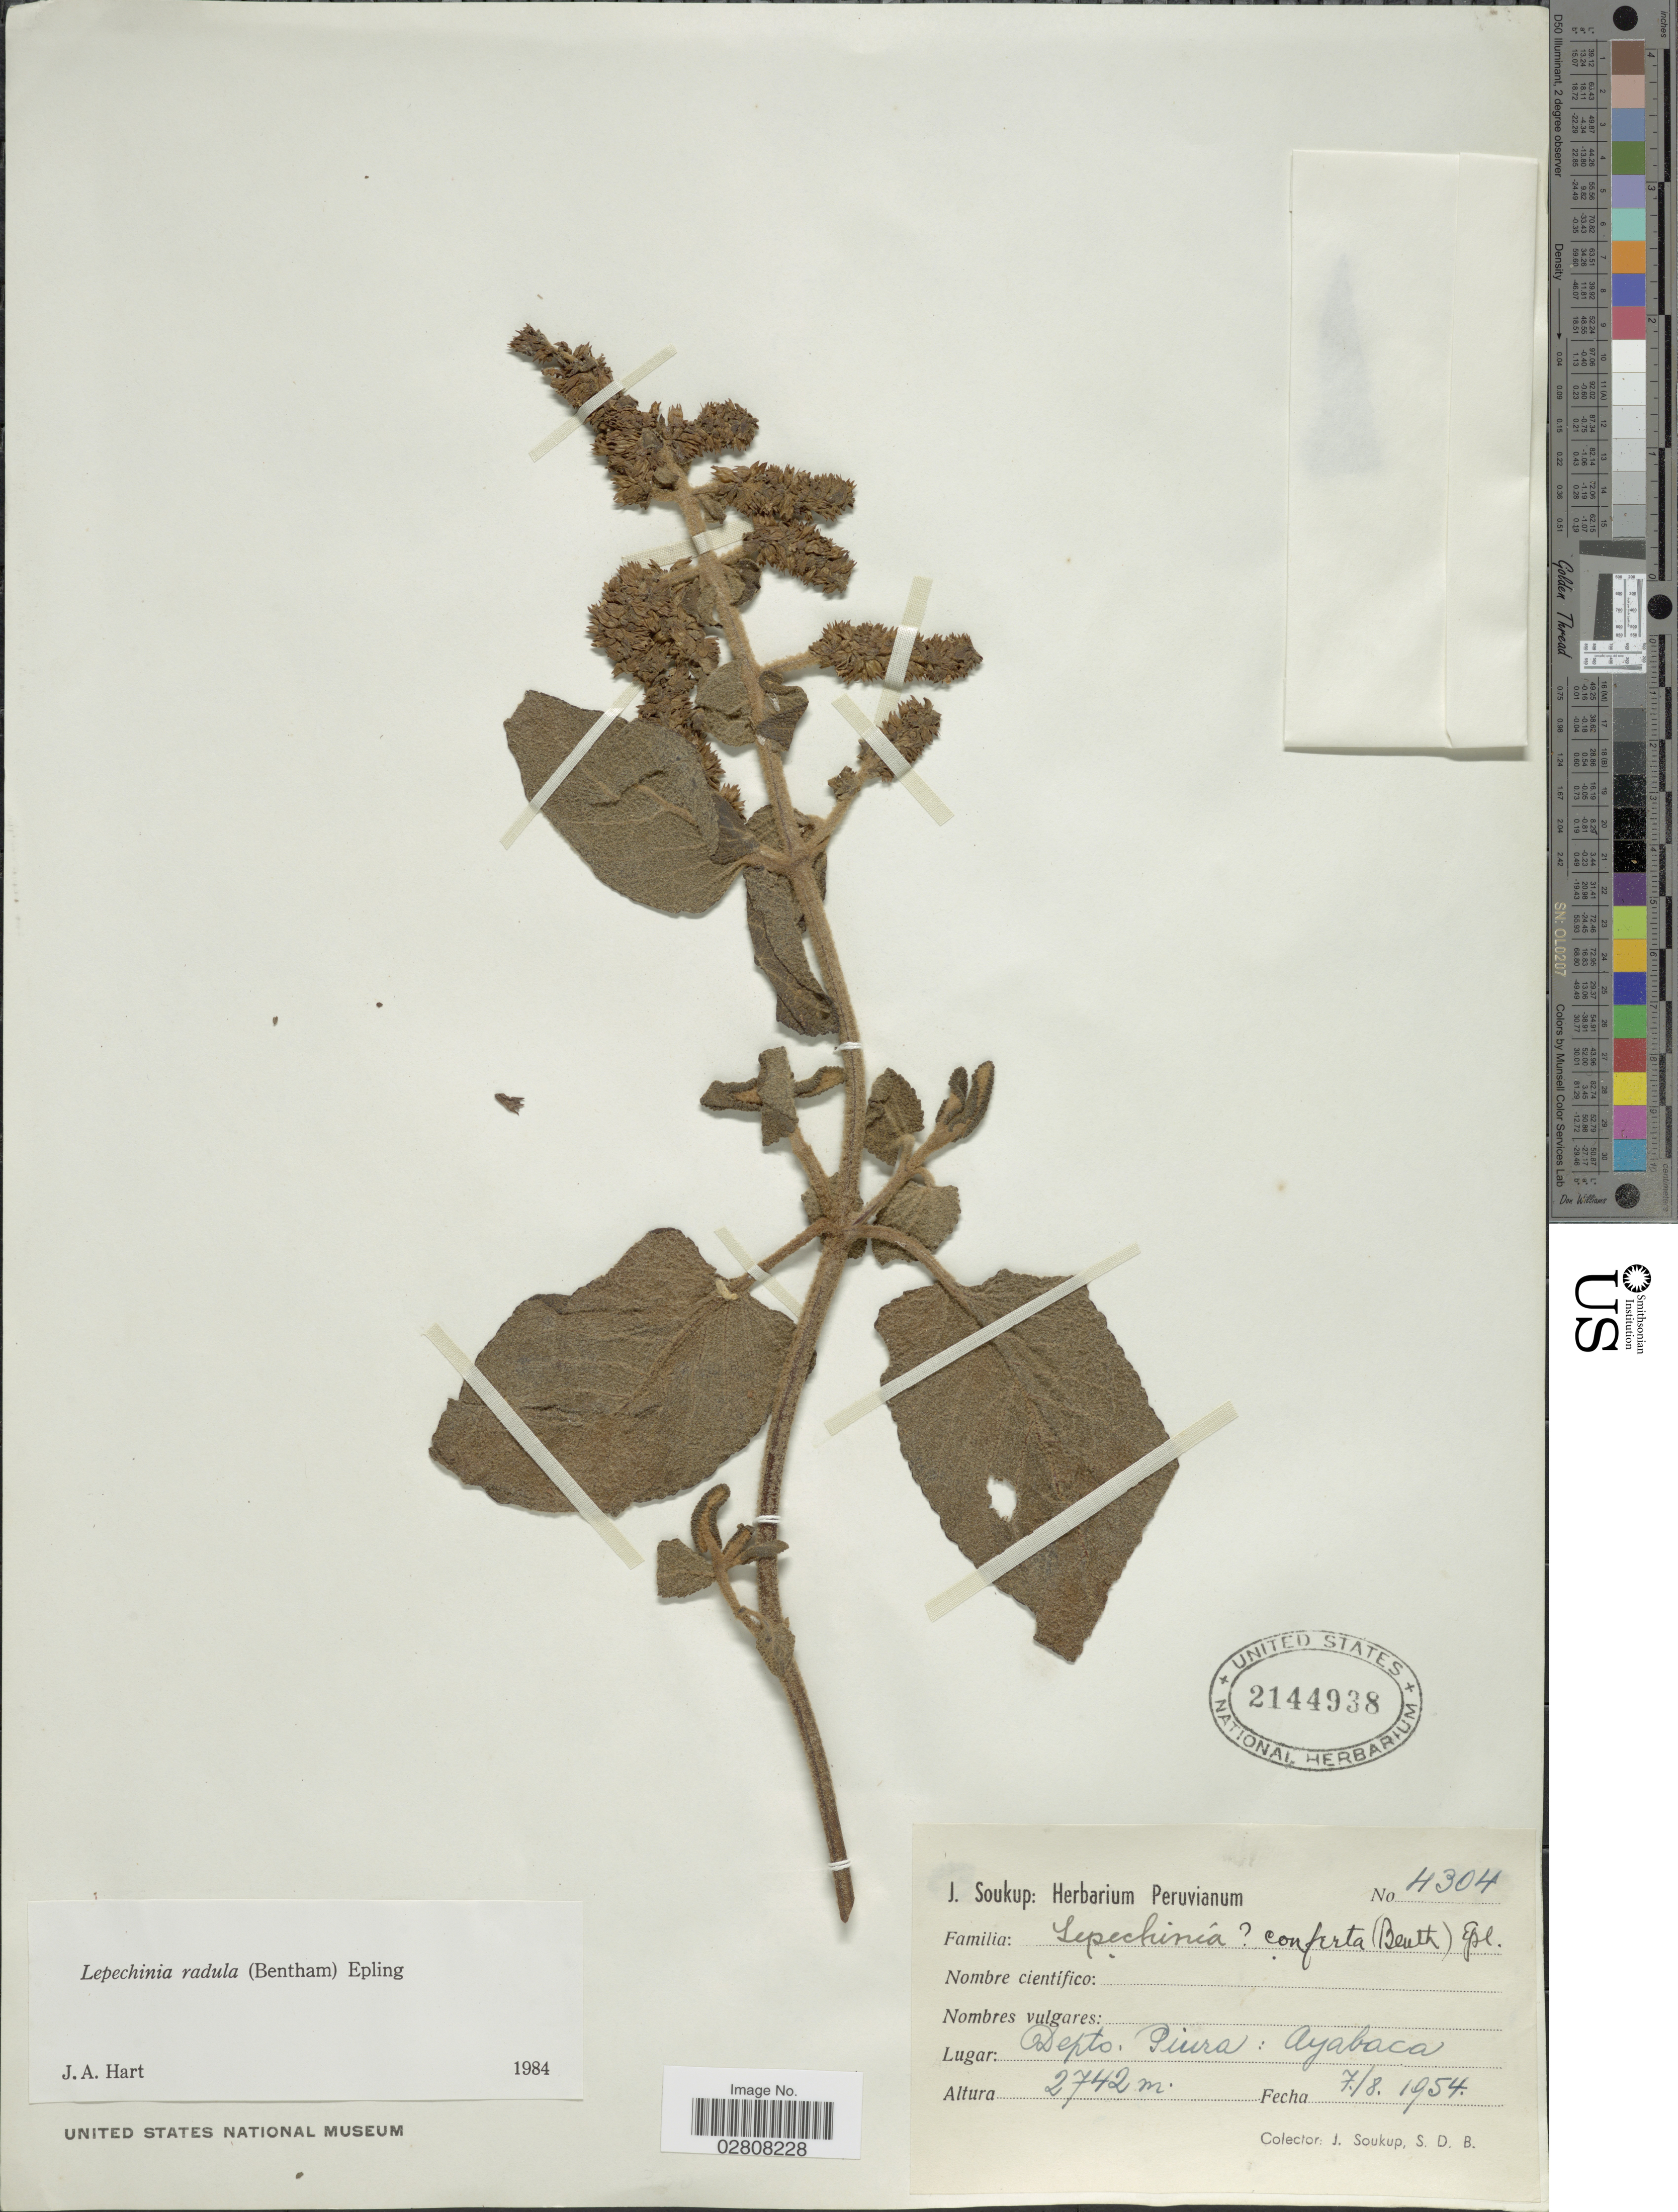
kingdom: Plantae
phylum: Tracheophyta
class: Magnoliopsida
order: Lamiales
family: Lamiaceae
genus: Lepechinia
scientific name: Lepechinia radula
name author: (Benth.) Epling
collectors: J. Soukup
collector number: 4304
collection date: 1954-08-07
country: Peru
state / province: Piura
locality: Depto. Piura: Ayabaca.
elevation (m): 2742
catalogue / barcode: US 2144938